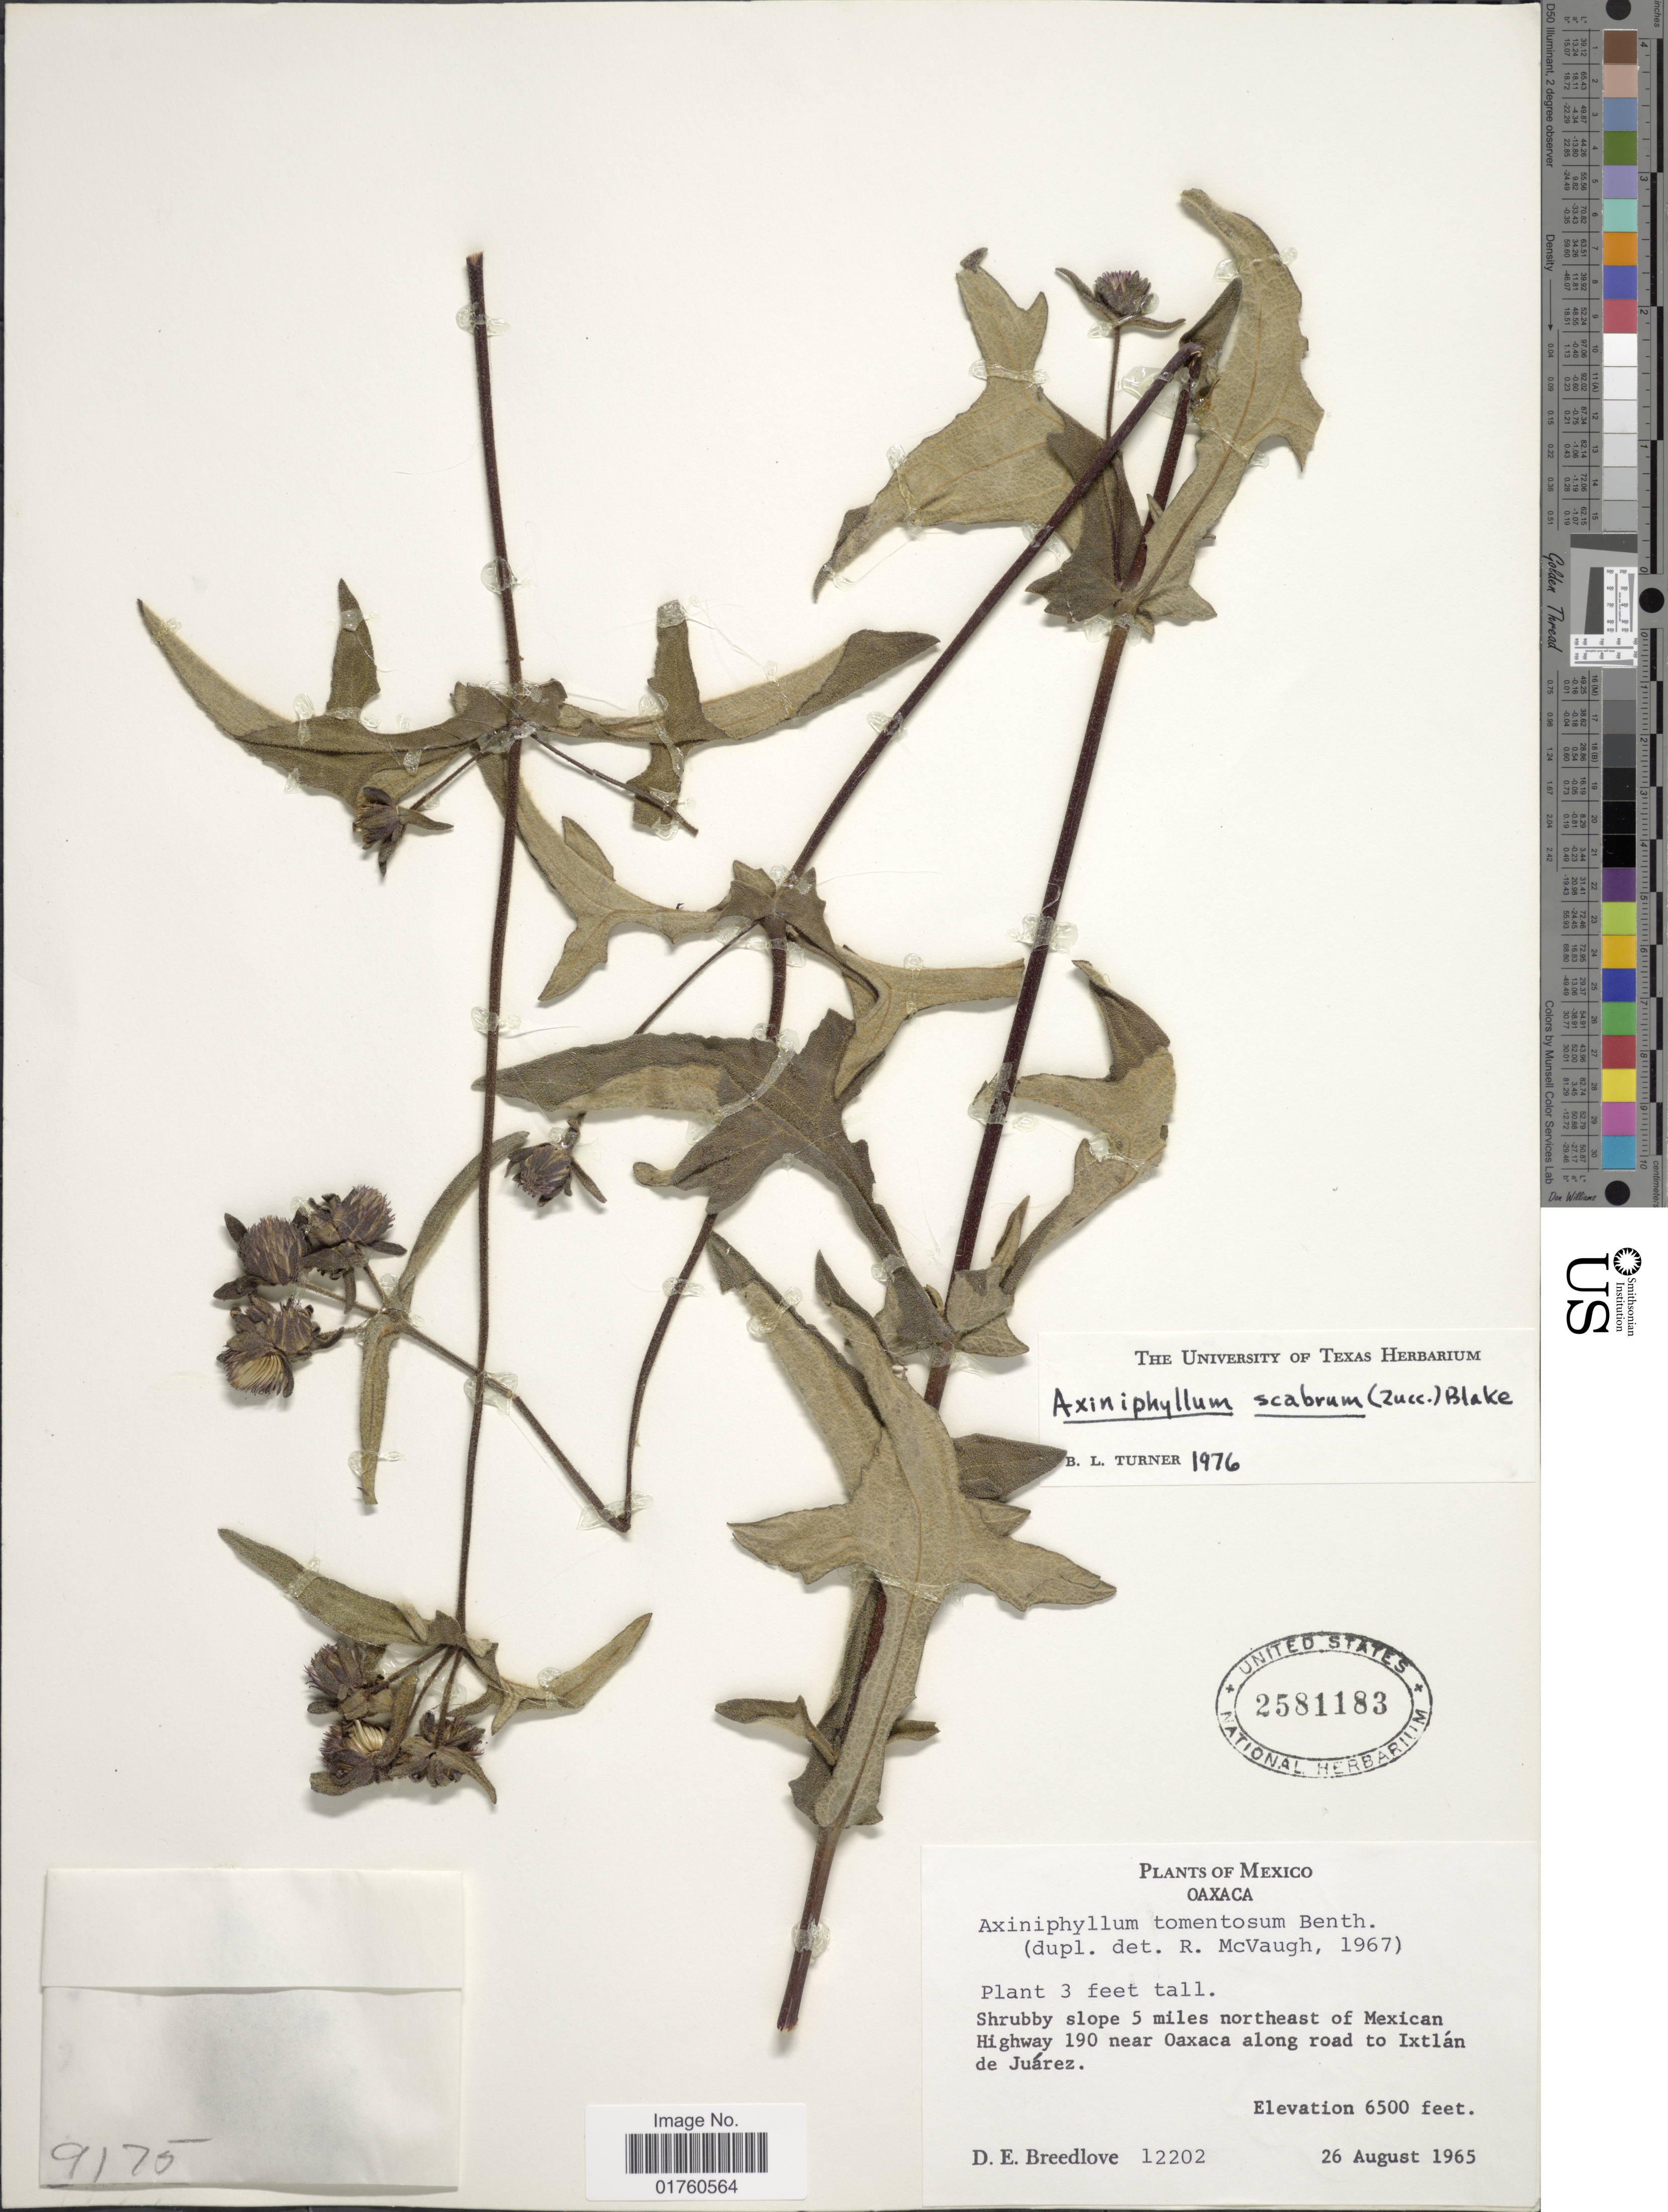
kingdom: Plantae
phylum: Tracheophyta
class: Magnoliopsida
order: Asterales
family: Asteraceae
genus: Axiniphyllum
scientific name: Axiniphyllum scabbrum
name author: (Zucc.) Blake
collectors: D. E. Breedlove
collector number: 12202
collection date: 1965-08-26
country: Mexico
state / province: Oaxaca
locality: Schrubby slope 5 miles northeast of Mexican Highway 190 near Oaxaca along road to Ixtlan de Juarez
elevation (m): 1981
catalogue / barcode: US 2581183